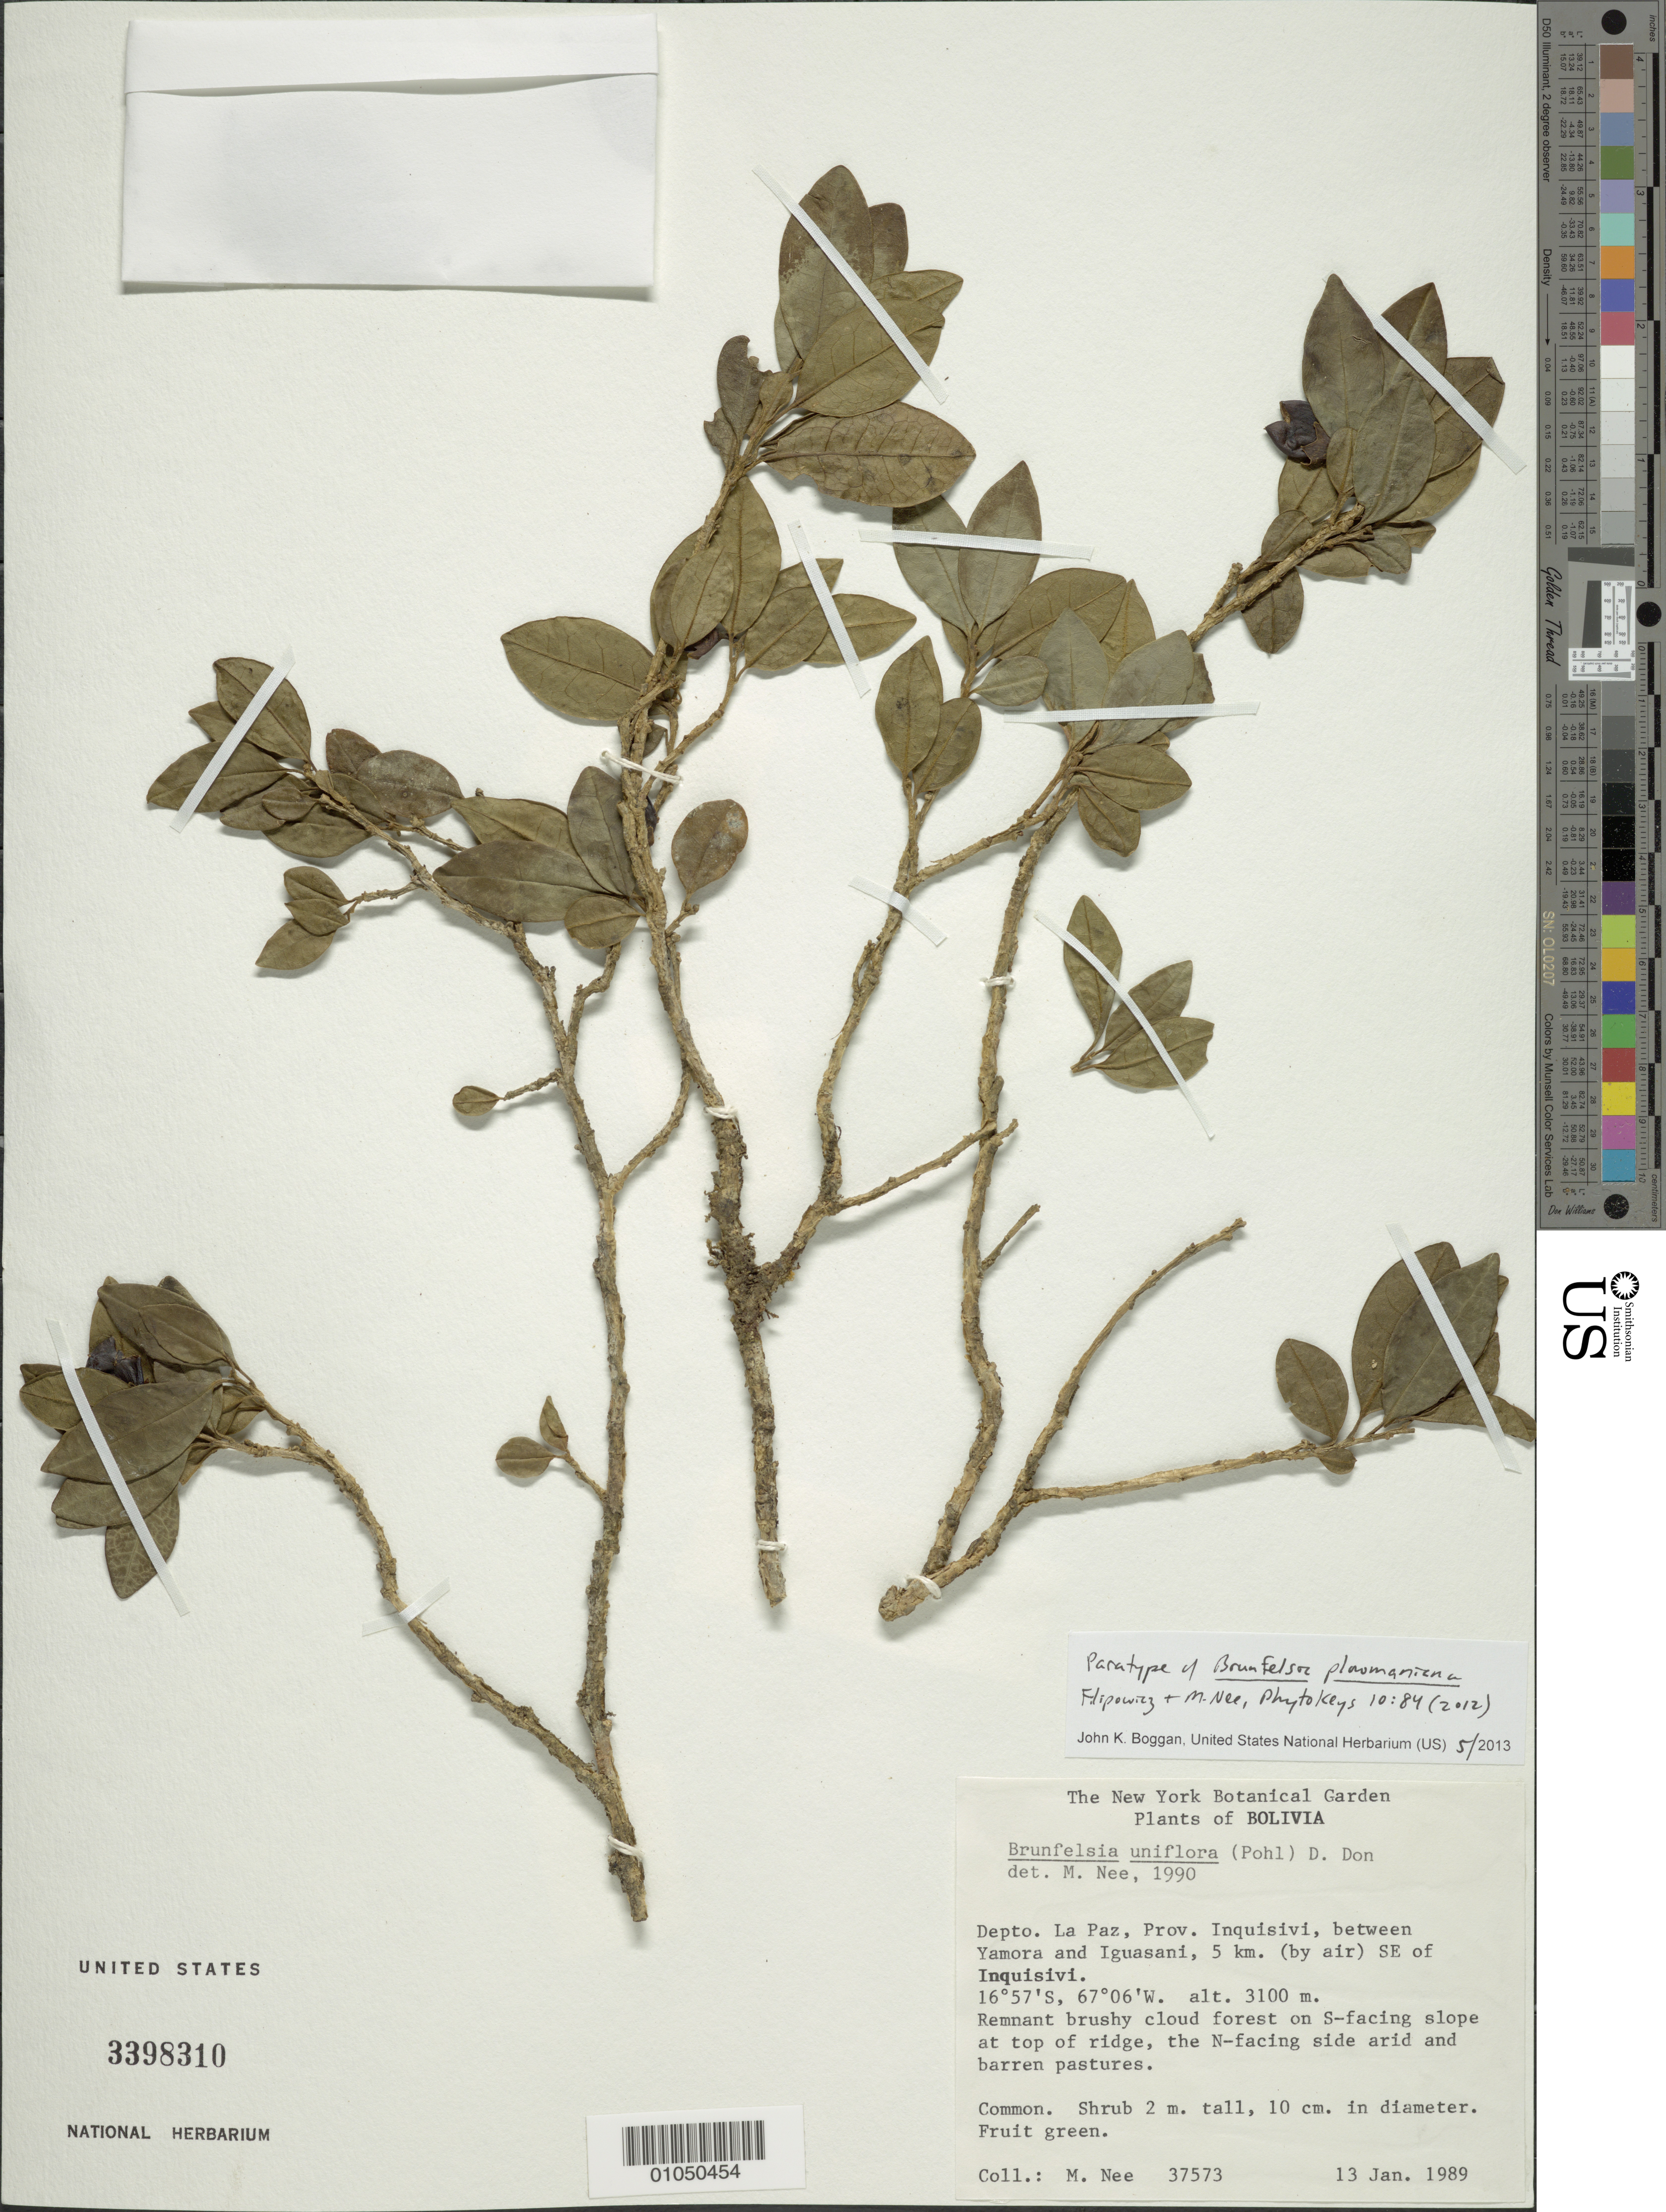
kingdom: Plantae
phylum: Tracheophyta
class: Magnoliopsida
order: Solanales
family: Solanaceae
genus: Brunfelsia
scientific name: Brunfelsia plowmaniana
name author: Filipowicz & M. Nee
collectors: M. Nee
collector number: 37573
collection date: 1989-01-13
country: Bolivia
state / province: La Paz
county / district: Inquisivi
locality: Depto. La Paz, Prov. Inquisivi, between Yamora and Iguasani, 5 km (by air) SE of Inquisivi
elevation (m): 3100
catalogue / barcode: US 3398310